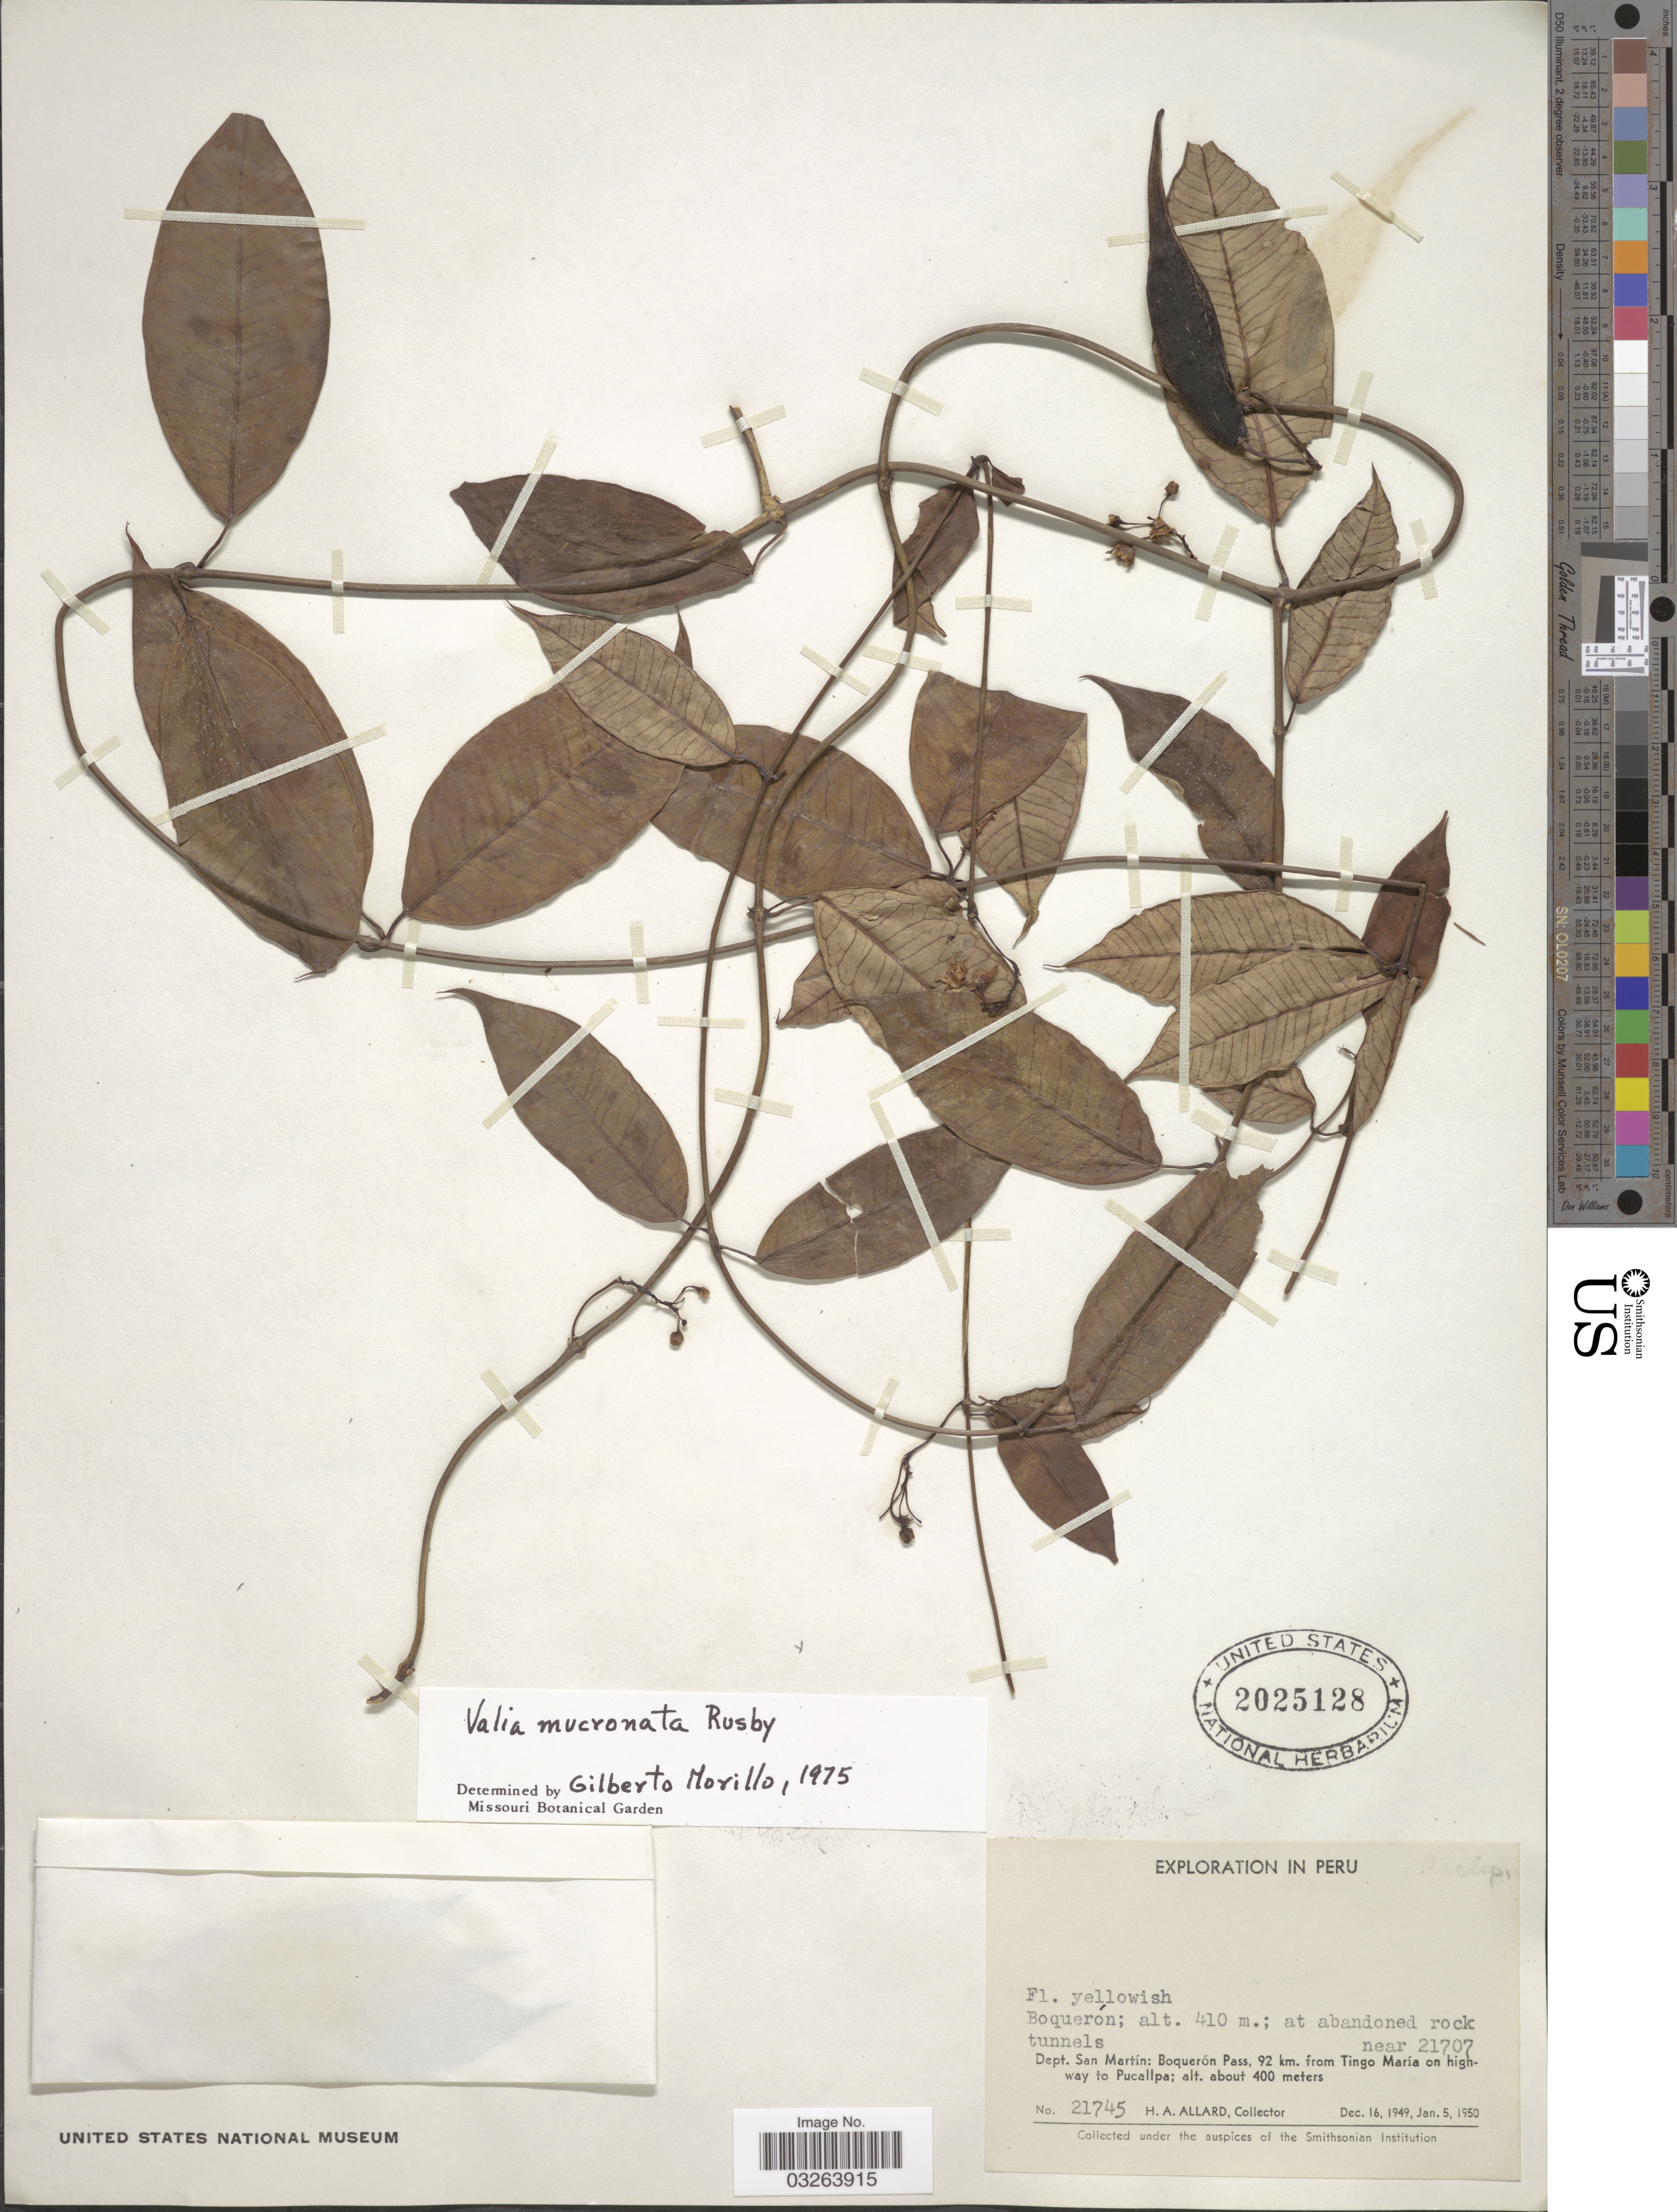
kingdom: Plantae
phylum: Tracheophyta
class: Magnoliopsida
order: Gentianales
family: Apocynaceae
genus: Vailia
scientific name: Vailia mucronata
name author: Rusby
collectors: H. A. Allard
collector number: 21745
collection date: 1949-12-16/1950-01-05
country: Peru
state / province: San Martín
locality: Boquerón. Dept. San Martín: Boquerón Pass, 92 km. from Tingo María on highway to Pucallpa.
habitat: at abandoned rock tunnels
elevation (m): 410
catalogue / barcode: US 2025128